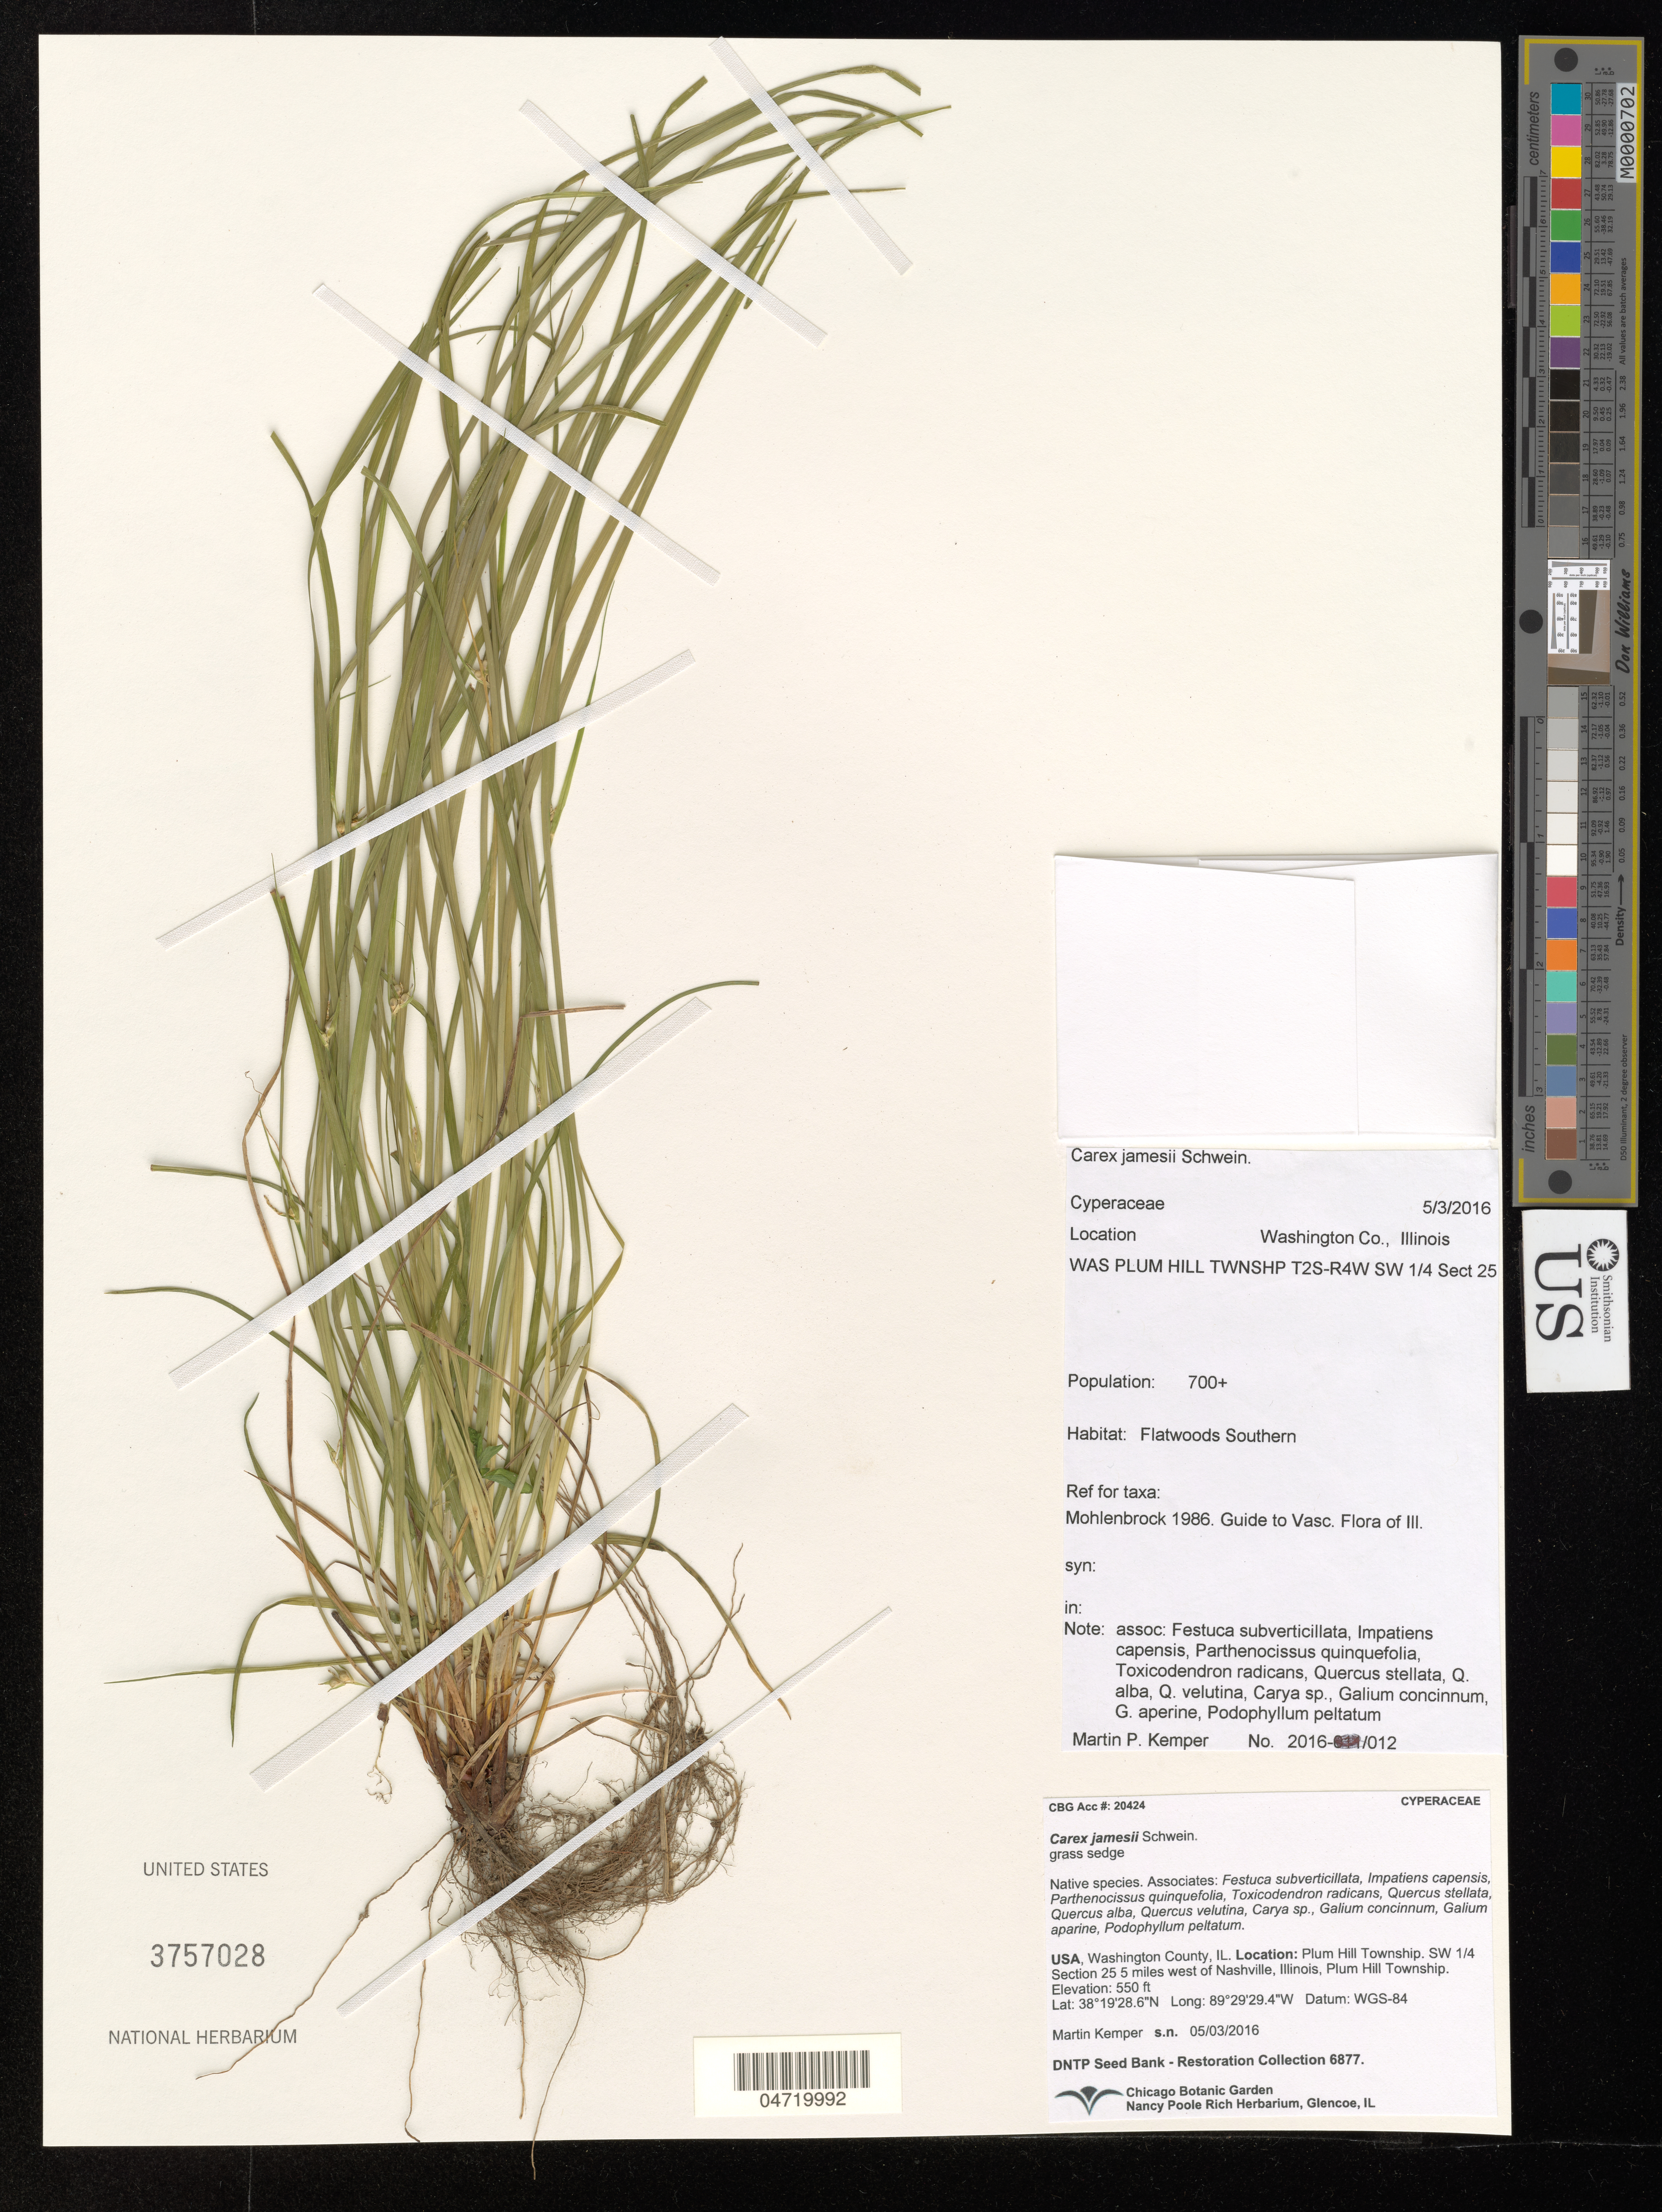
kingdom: Plantae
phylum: Tracheophyta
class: Liliopsida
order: Poales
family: Cyperaceae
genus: Carex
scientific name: Carex jamesii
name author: Schwein.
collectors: M. Kemper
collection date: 2016-05-03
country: United States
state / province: Illinois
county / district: Washington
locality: Washington County. Plum Hill Township. SW 1/4 Section 25 5 miles west of Nashville, Illinois, Plum Hill Township.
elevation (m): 168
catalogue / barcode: US 3757028